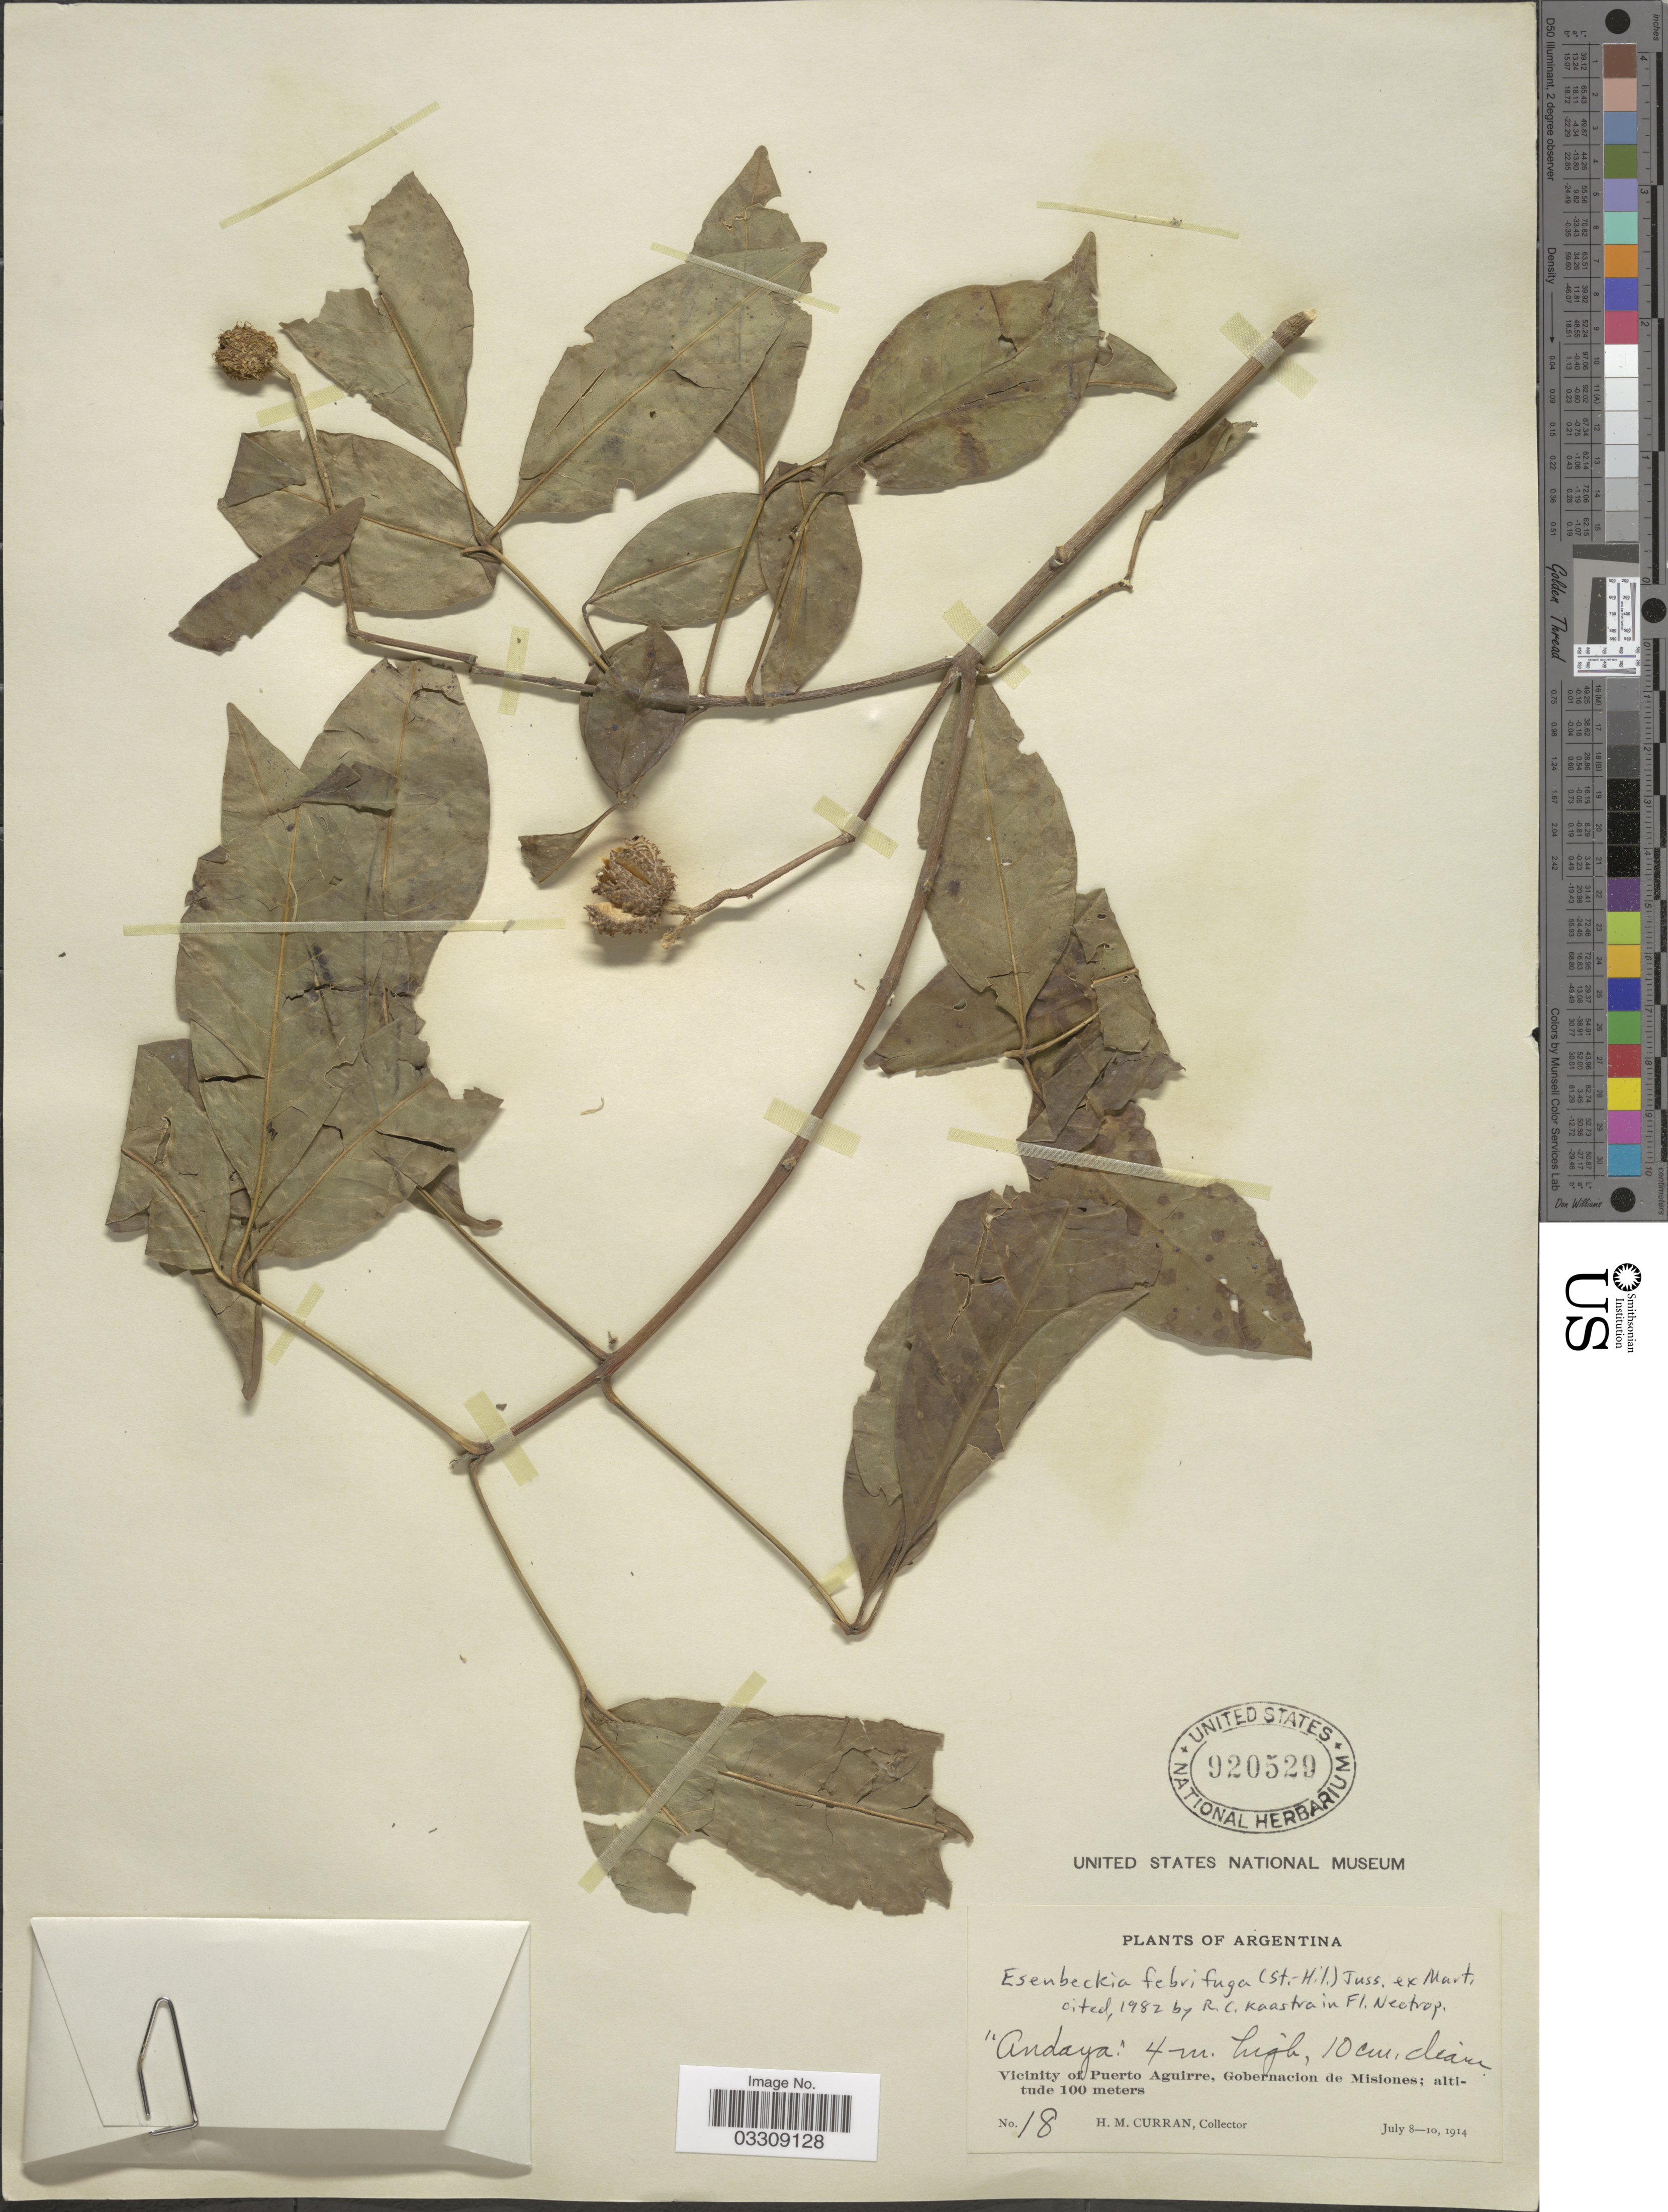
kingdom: Plantae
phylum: Tracheophyta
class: Magnoliopsida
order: Sapindales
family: Rutaceae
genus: Esenbeckia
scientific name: Esenbeckia febrifuga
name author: (A. St.-Hil.) A. Juss. ex Mart.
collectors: H. M. Curran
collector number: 18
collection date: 1914-07-08/1914-07-10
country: Argentina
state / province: Misiones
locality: Vicinity of Puerto Aguirre, Gobernacion de Misiones.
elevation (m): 100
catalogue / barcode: US 920529